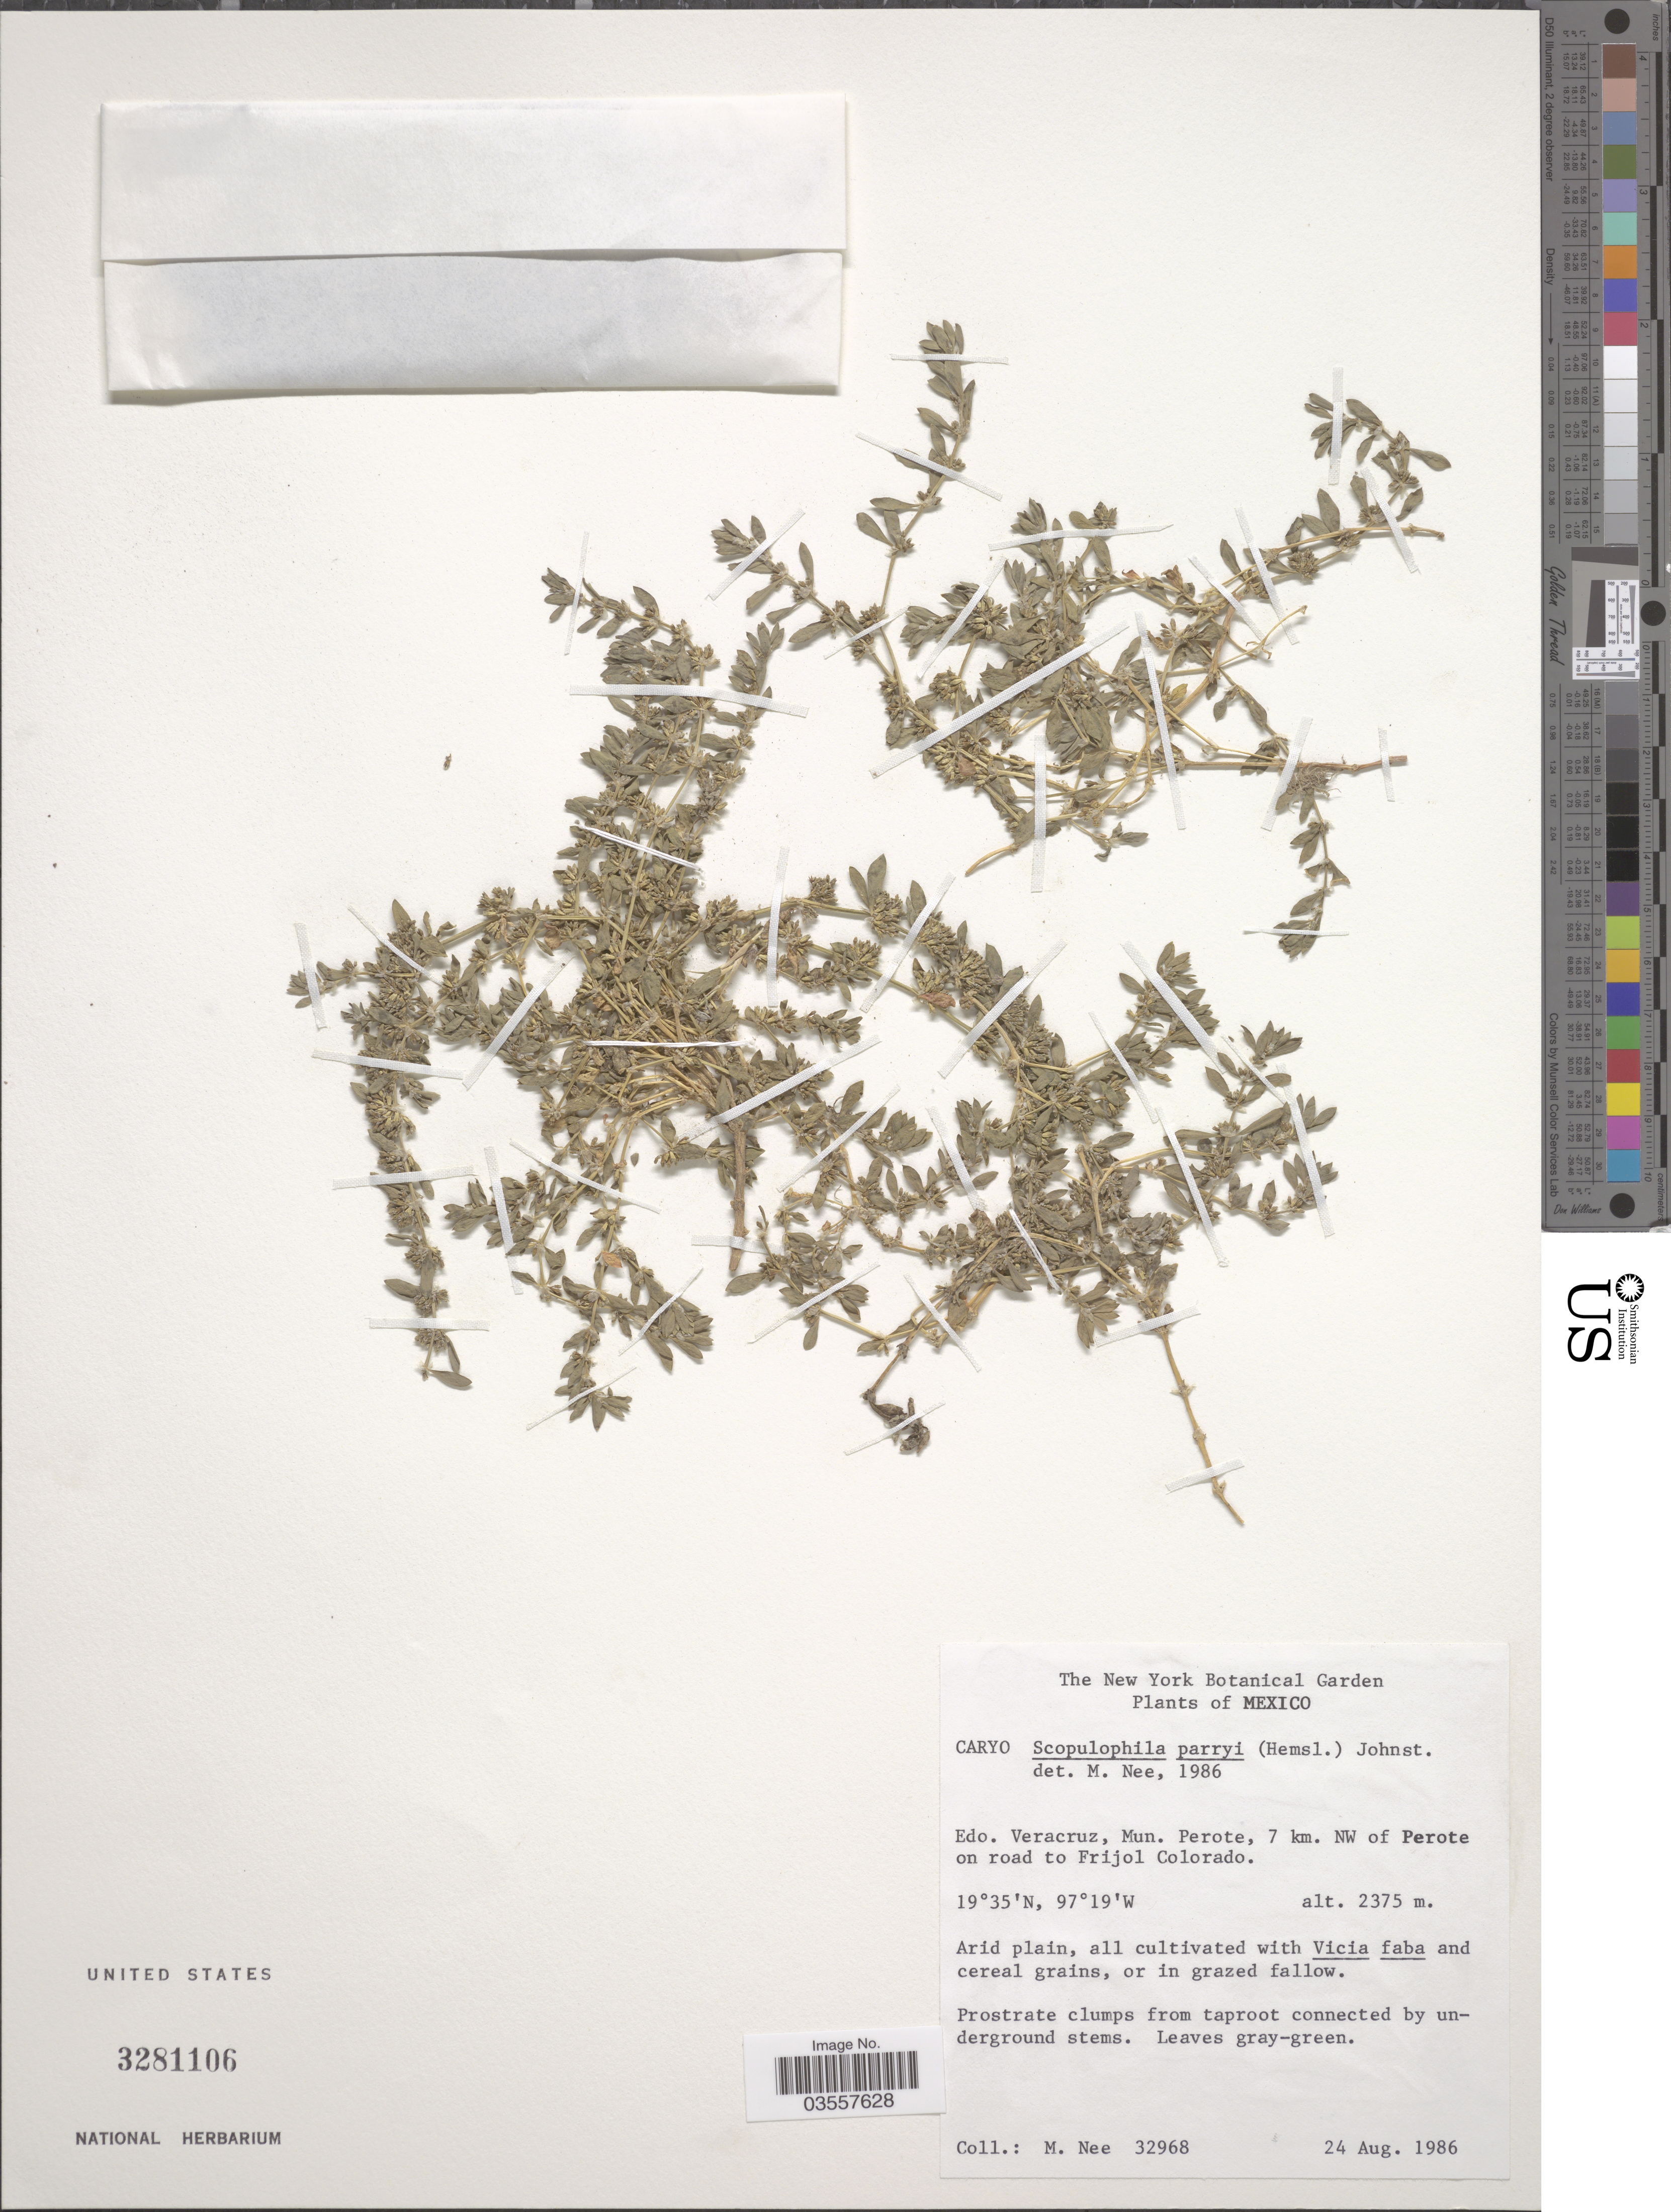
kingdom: Plantae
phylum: Tracheophyta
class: Magnoliopsida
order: Caryophyllales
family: Caryophyllaceae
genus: Scopulophila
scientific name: Scopulophila sp.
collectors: M. Nee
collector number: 32968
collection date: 1986-08-24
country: Mexico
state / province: Veracruz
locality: Edo. Veracruz, Mun. Perote, 7 km. NW of Perote on road to Frijol Colorado.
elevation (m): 2375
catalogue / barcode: US 3281106